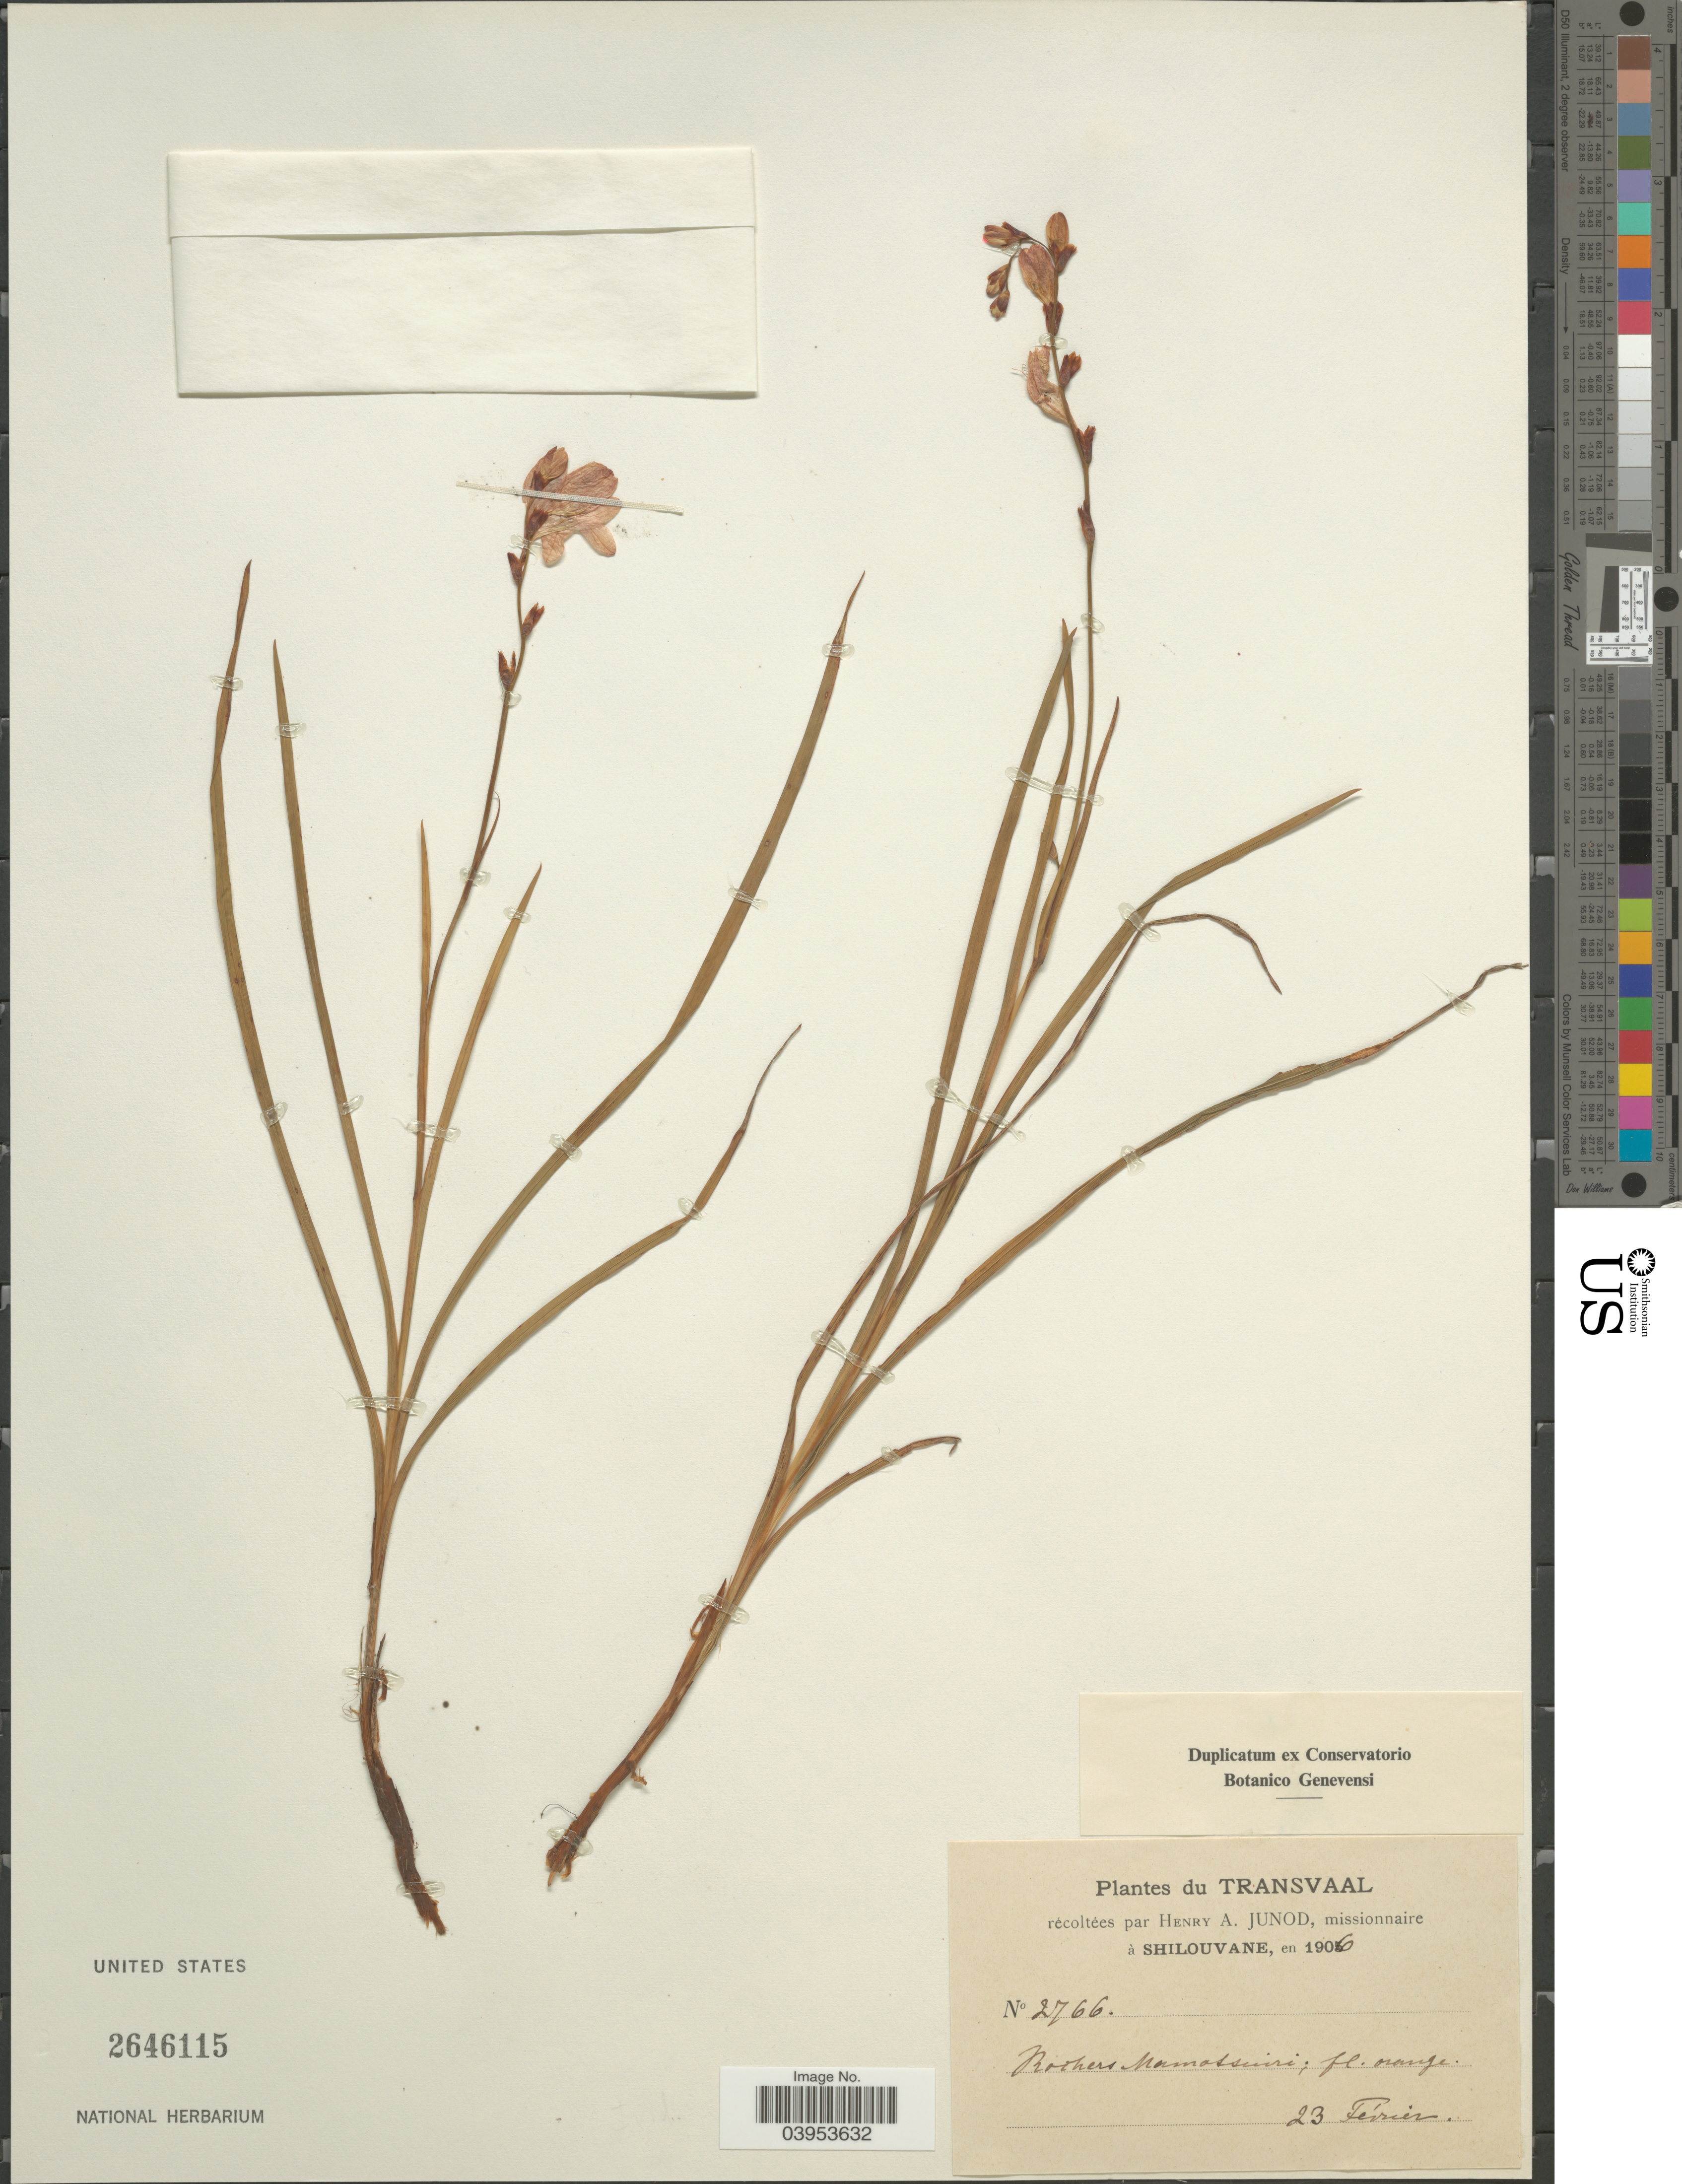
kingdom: Plantae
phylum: Tracheophyta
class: Liliopsida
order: Asparagales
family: Iridaceae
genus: Tritonia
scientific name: Tritonia nelsonii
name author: Baker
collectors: H. Junod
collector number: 2766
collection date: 1906-02-23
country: South Africa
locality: Transvaal. Shilouvane.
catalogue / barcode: US 2646115